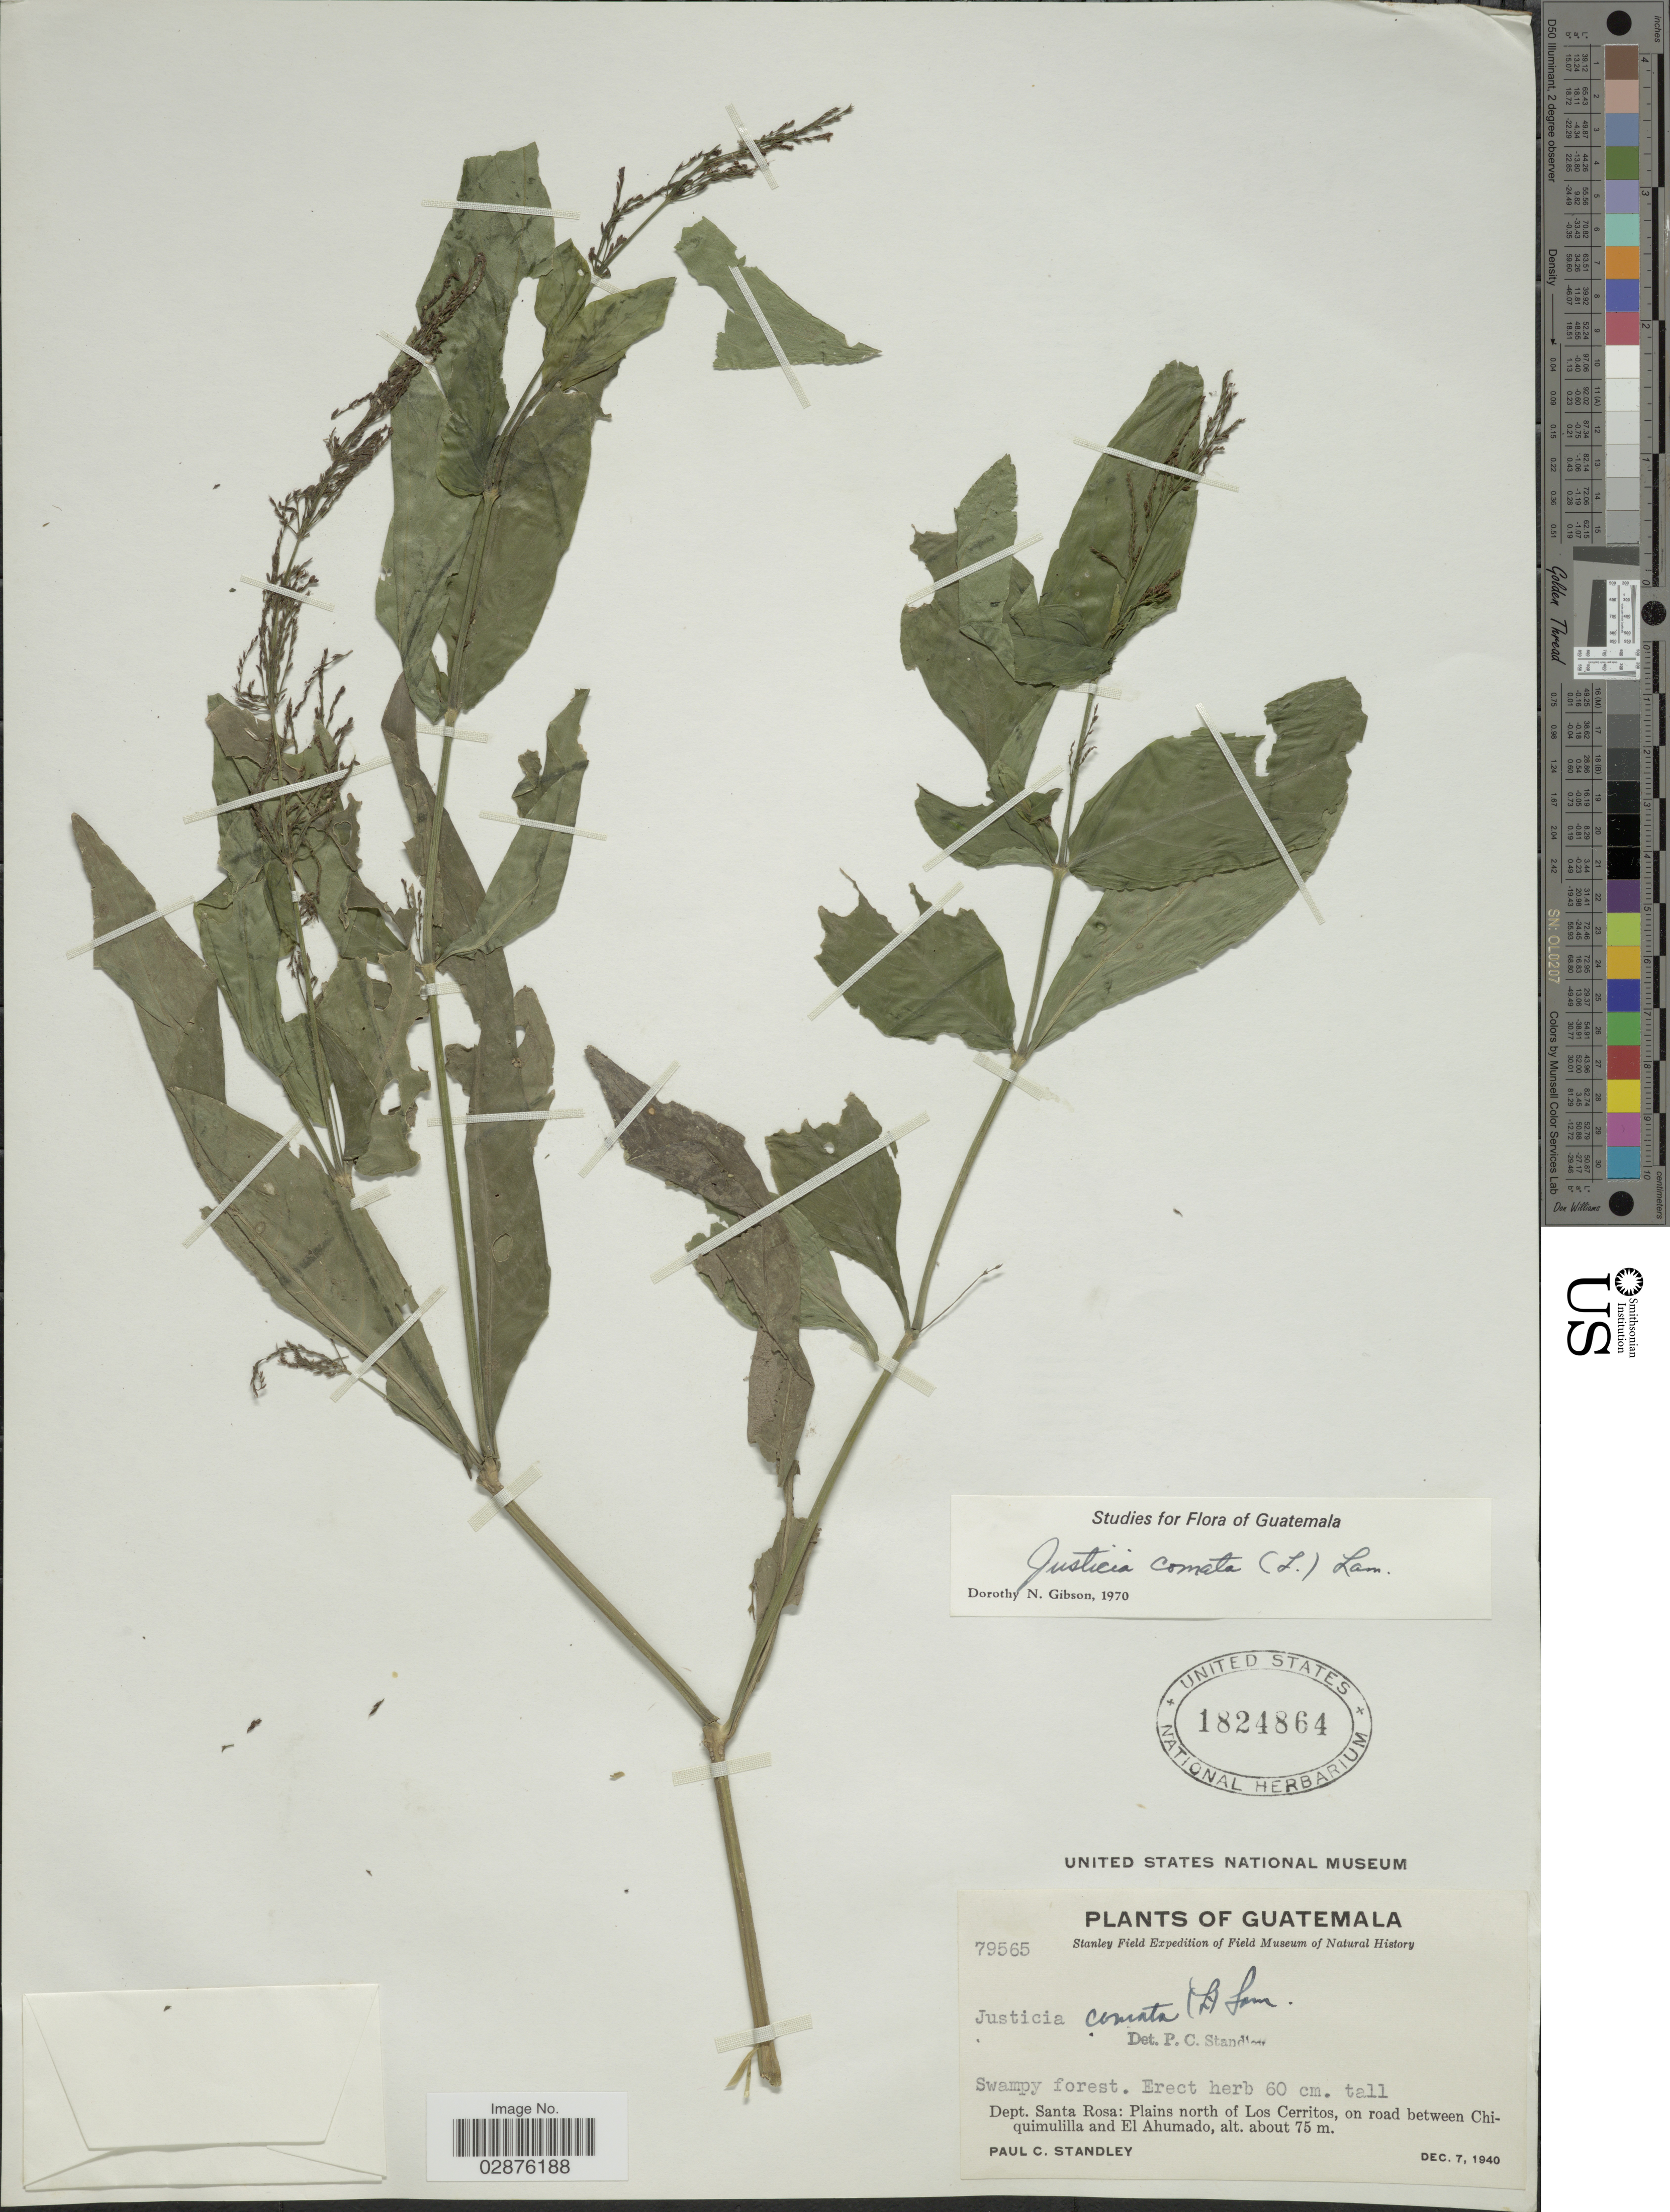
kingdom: Plantae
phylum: Tracheophyta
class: Magnoliopsida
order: Lamiales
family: Acanthaceae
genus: Justicia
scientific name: Justicia comata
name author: (L.) Lam.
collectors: P. C. Standley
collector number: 79565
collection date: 1940-12-07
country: Guatemala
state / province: Santa Rosa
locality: Dept. Santa Rosa: Plains north of Los Cerritos, on road between Chiquimulilla and El Ahumado.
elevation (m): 75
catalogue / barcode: US 1824864